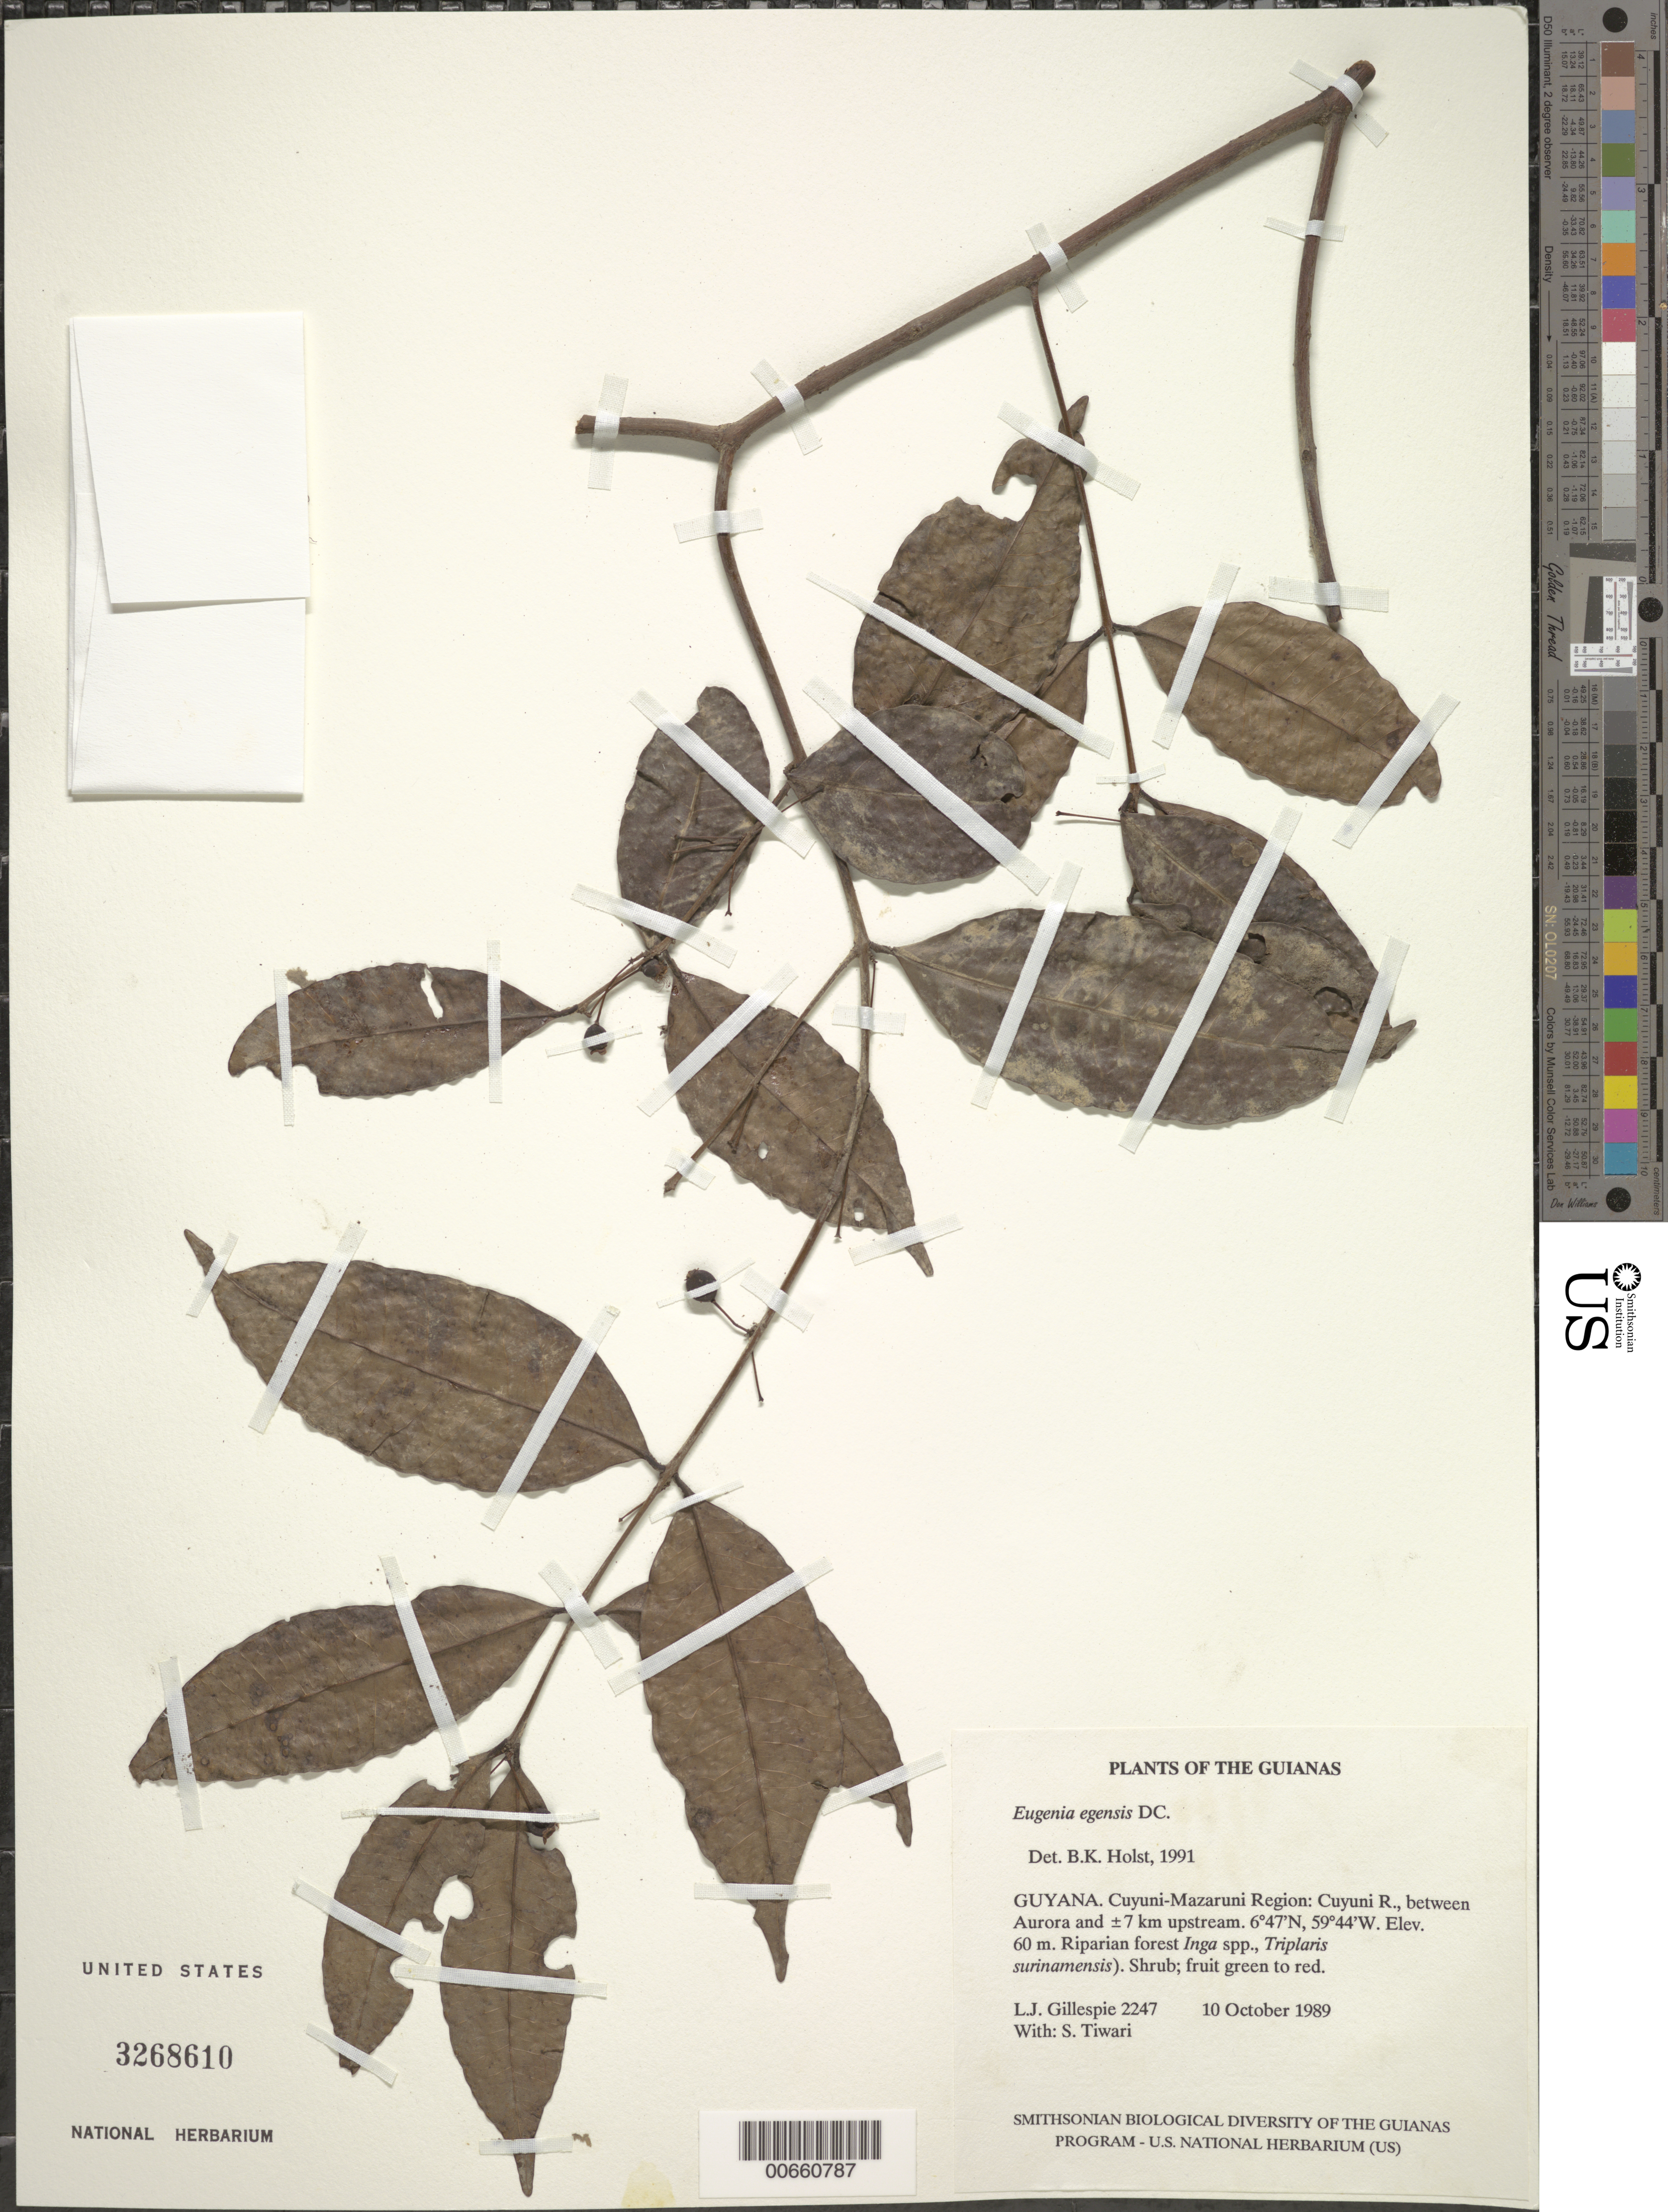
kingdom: Plantae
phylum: Tracheophyta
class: Magnoliopsida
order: Myrtales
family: Myrtaceae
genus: Eugenia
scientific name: Eugenia egensis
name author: DC.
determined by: Holst, Bruce K.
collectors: L. J. Gillespie & S. Tiwari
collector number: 2247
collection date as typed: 10 October 1989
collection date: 1989-10-10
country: Guyana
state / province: Cuyuni-Mazaruni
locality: Cuyuni R., between Aurora and ±7 km upstream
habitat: Riparian forest (Inga spp., Triplaris surinamensis)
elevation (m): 60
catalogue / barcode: US 3268610